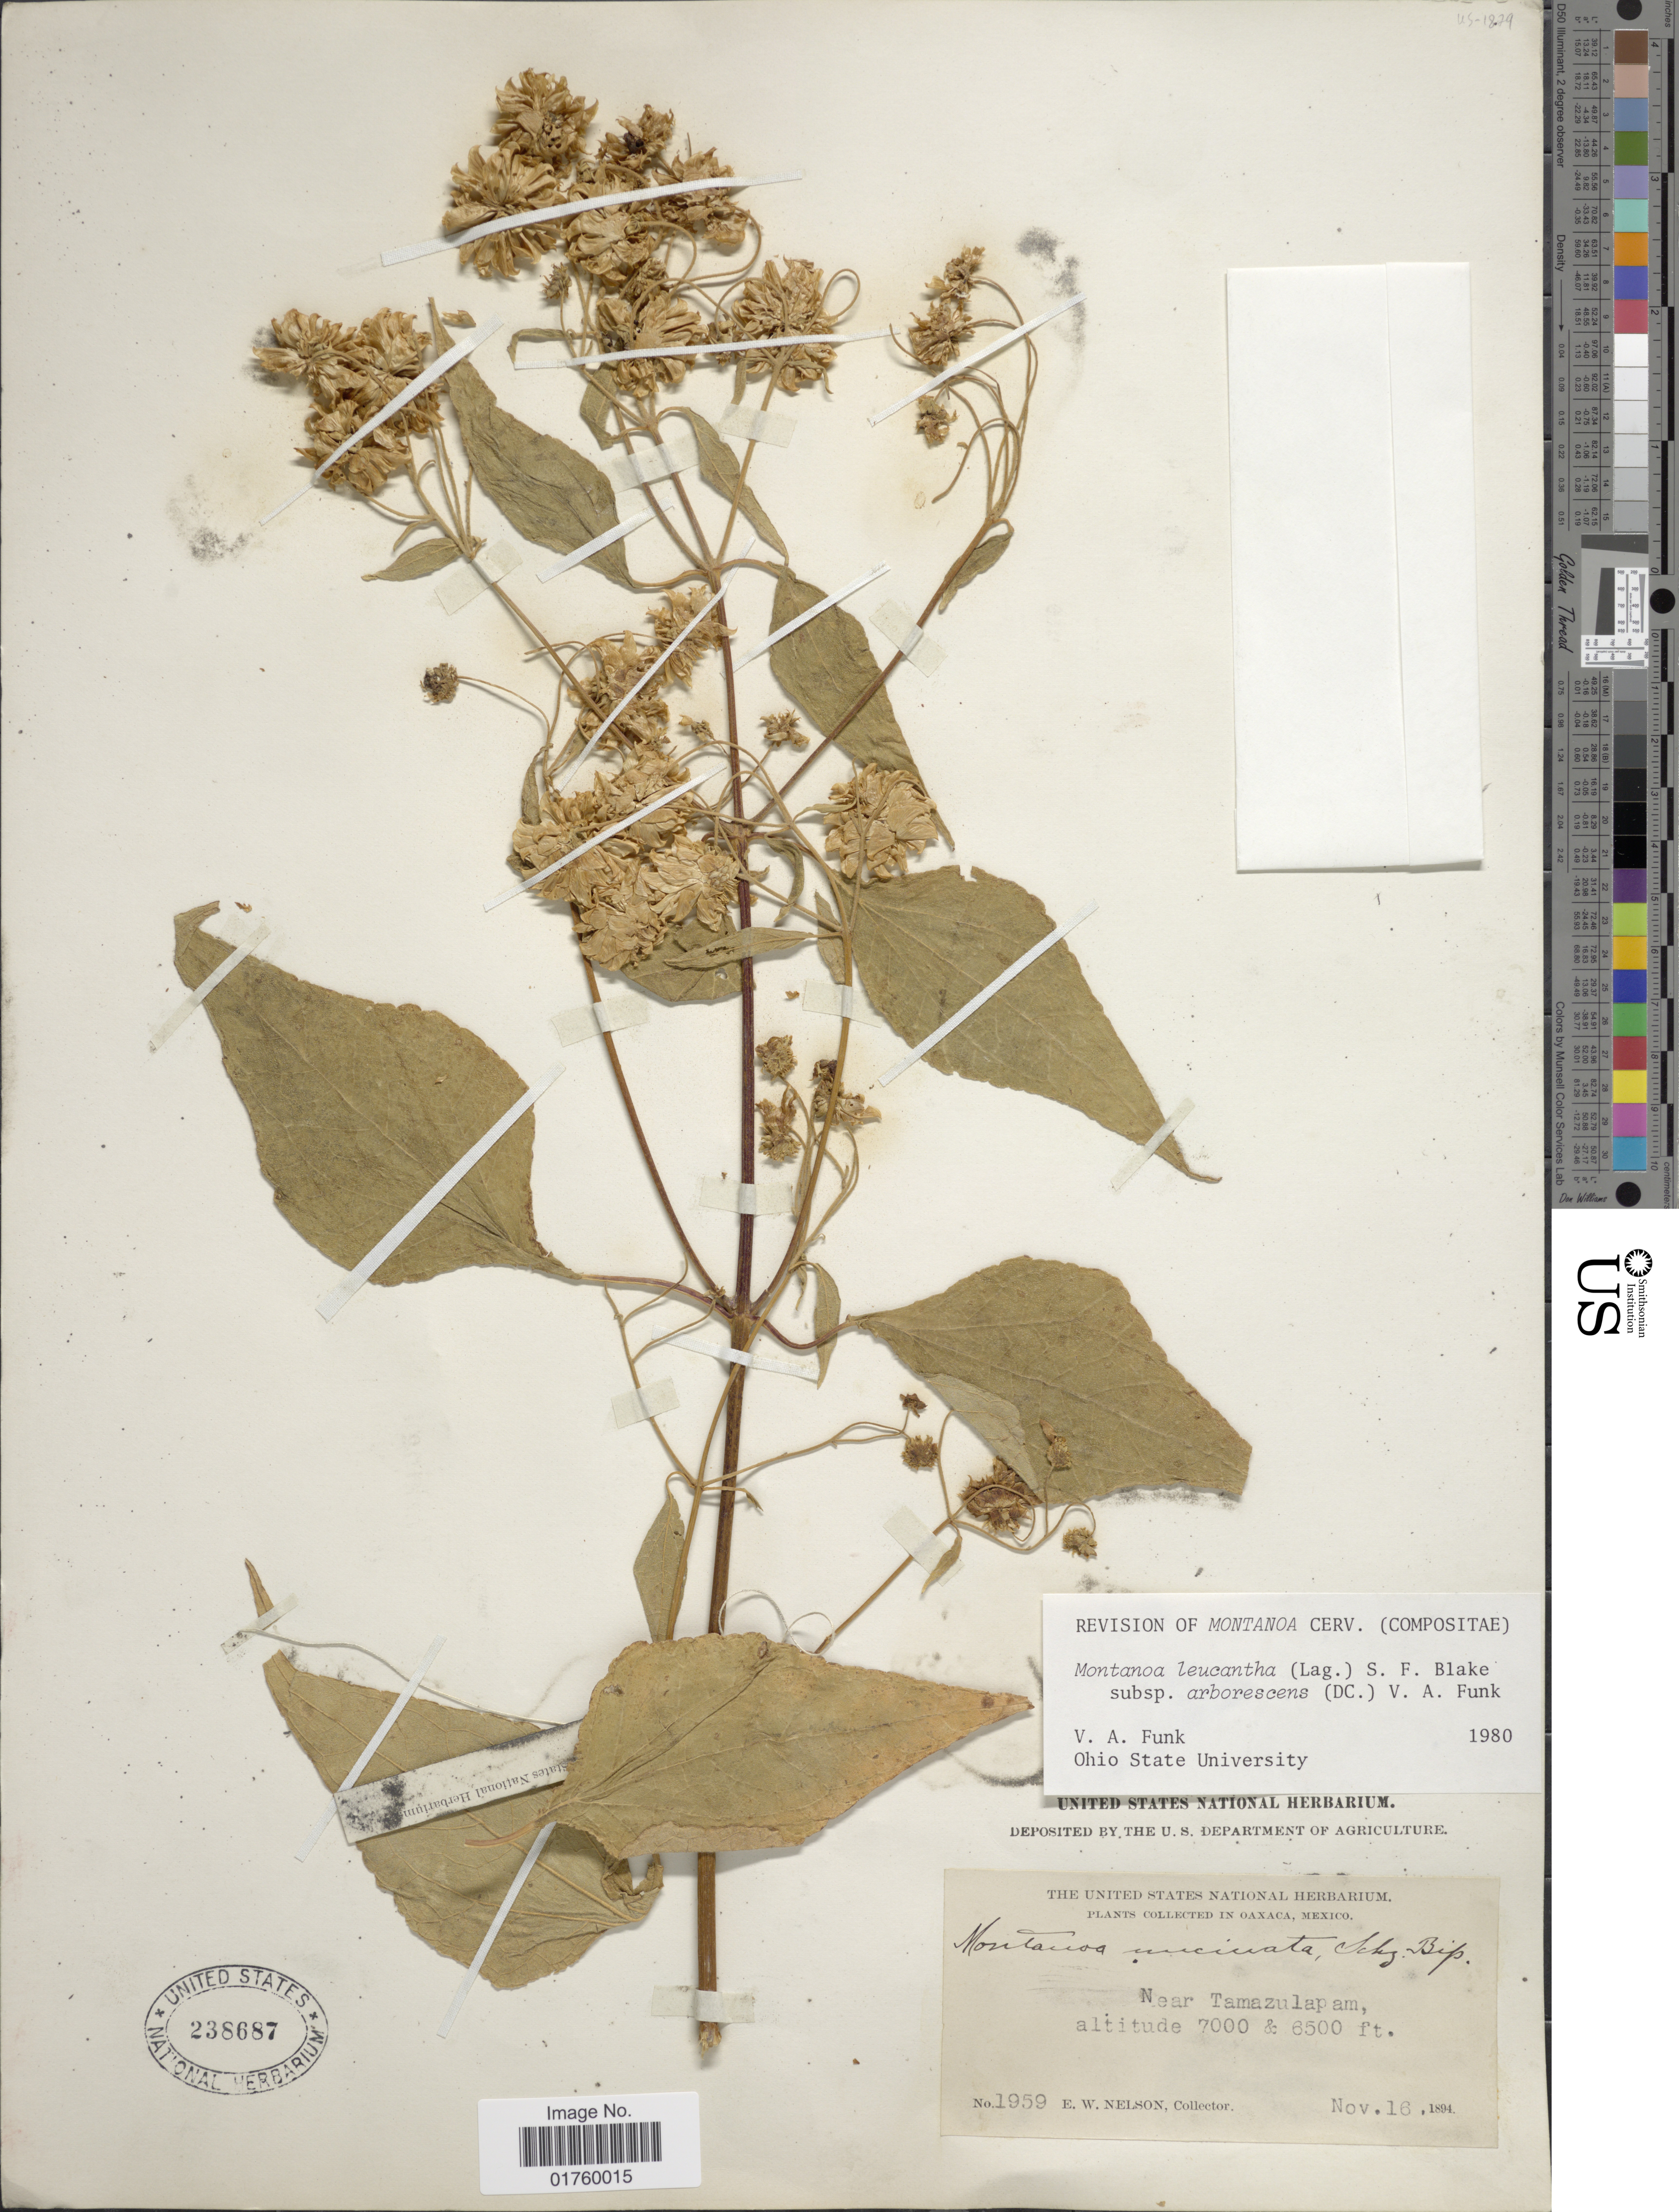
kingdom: Plantae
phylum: Tracheophyta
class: Magnoliopsida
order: Asterales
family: Asteraceae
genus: Montanoa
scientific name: Montanoa leucantha subsp. arborescens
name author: (DC.) V.A. Funk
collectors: E. W. Nelson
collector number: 1959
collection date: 1894-11-16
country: Mexico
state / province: Oaxaca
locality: Near Tamazulapan.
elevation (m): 1981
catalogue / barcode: US 238687